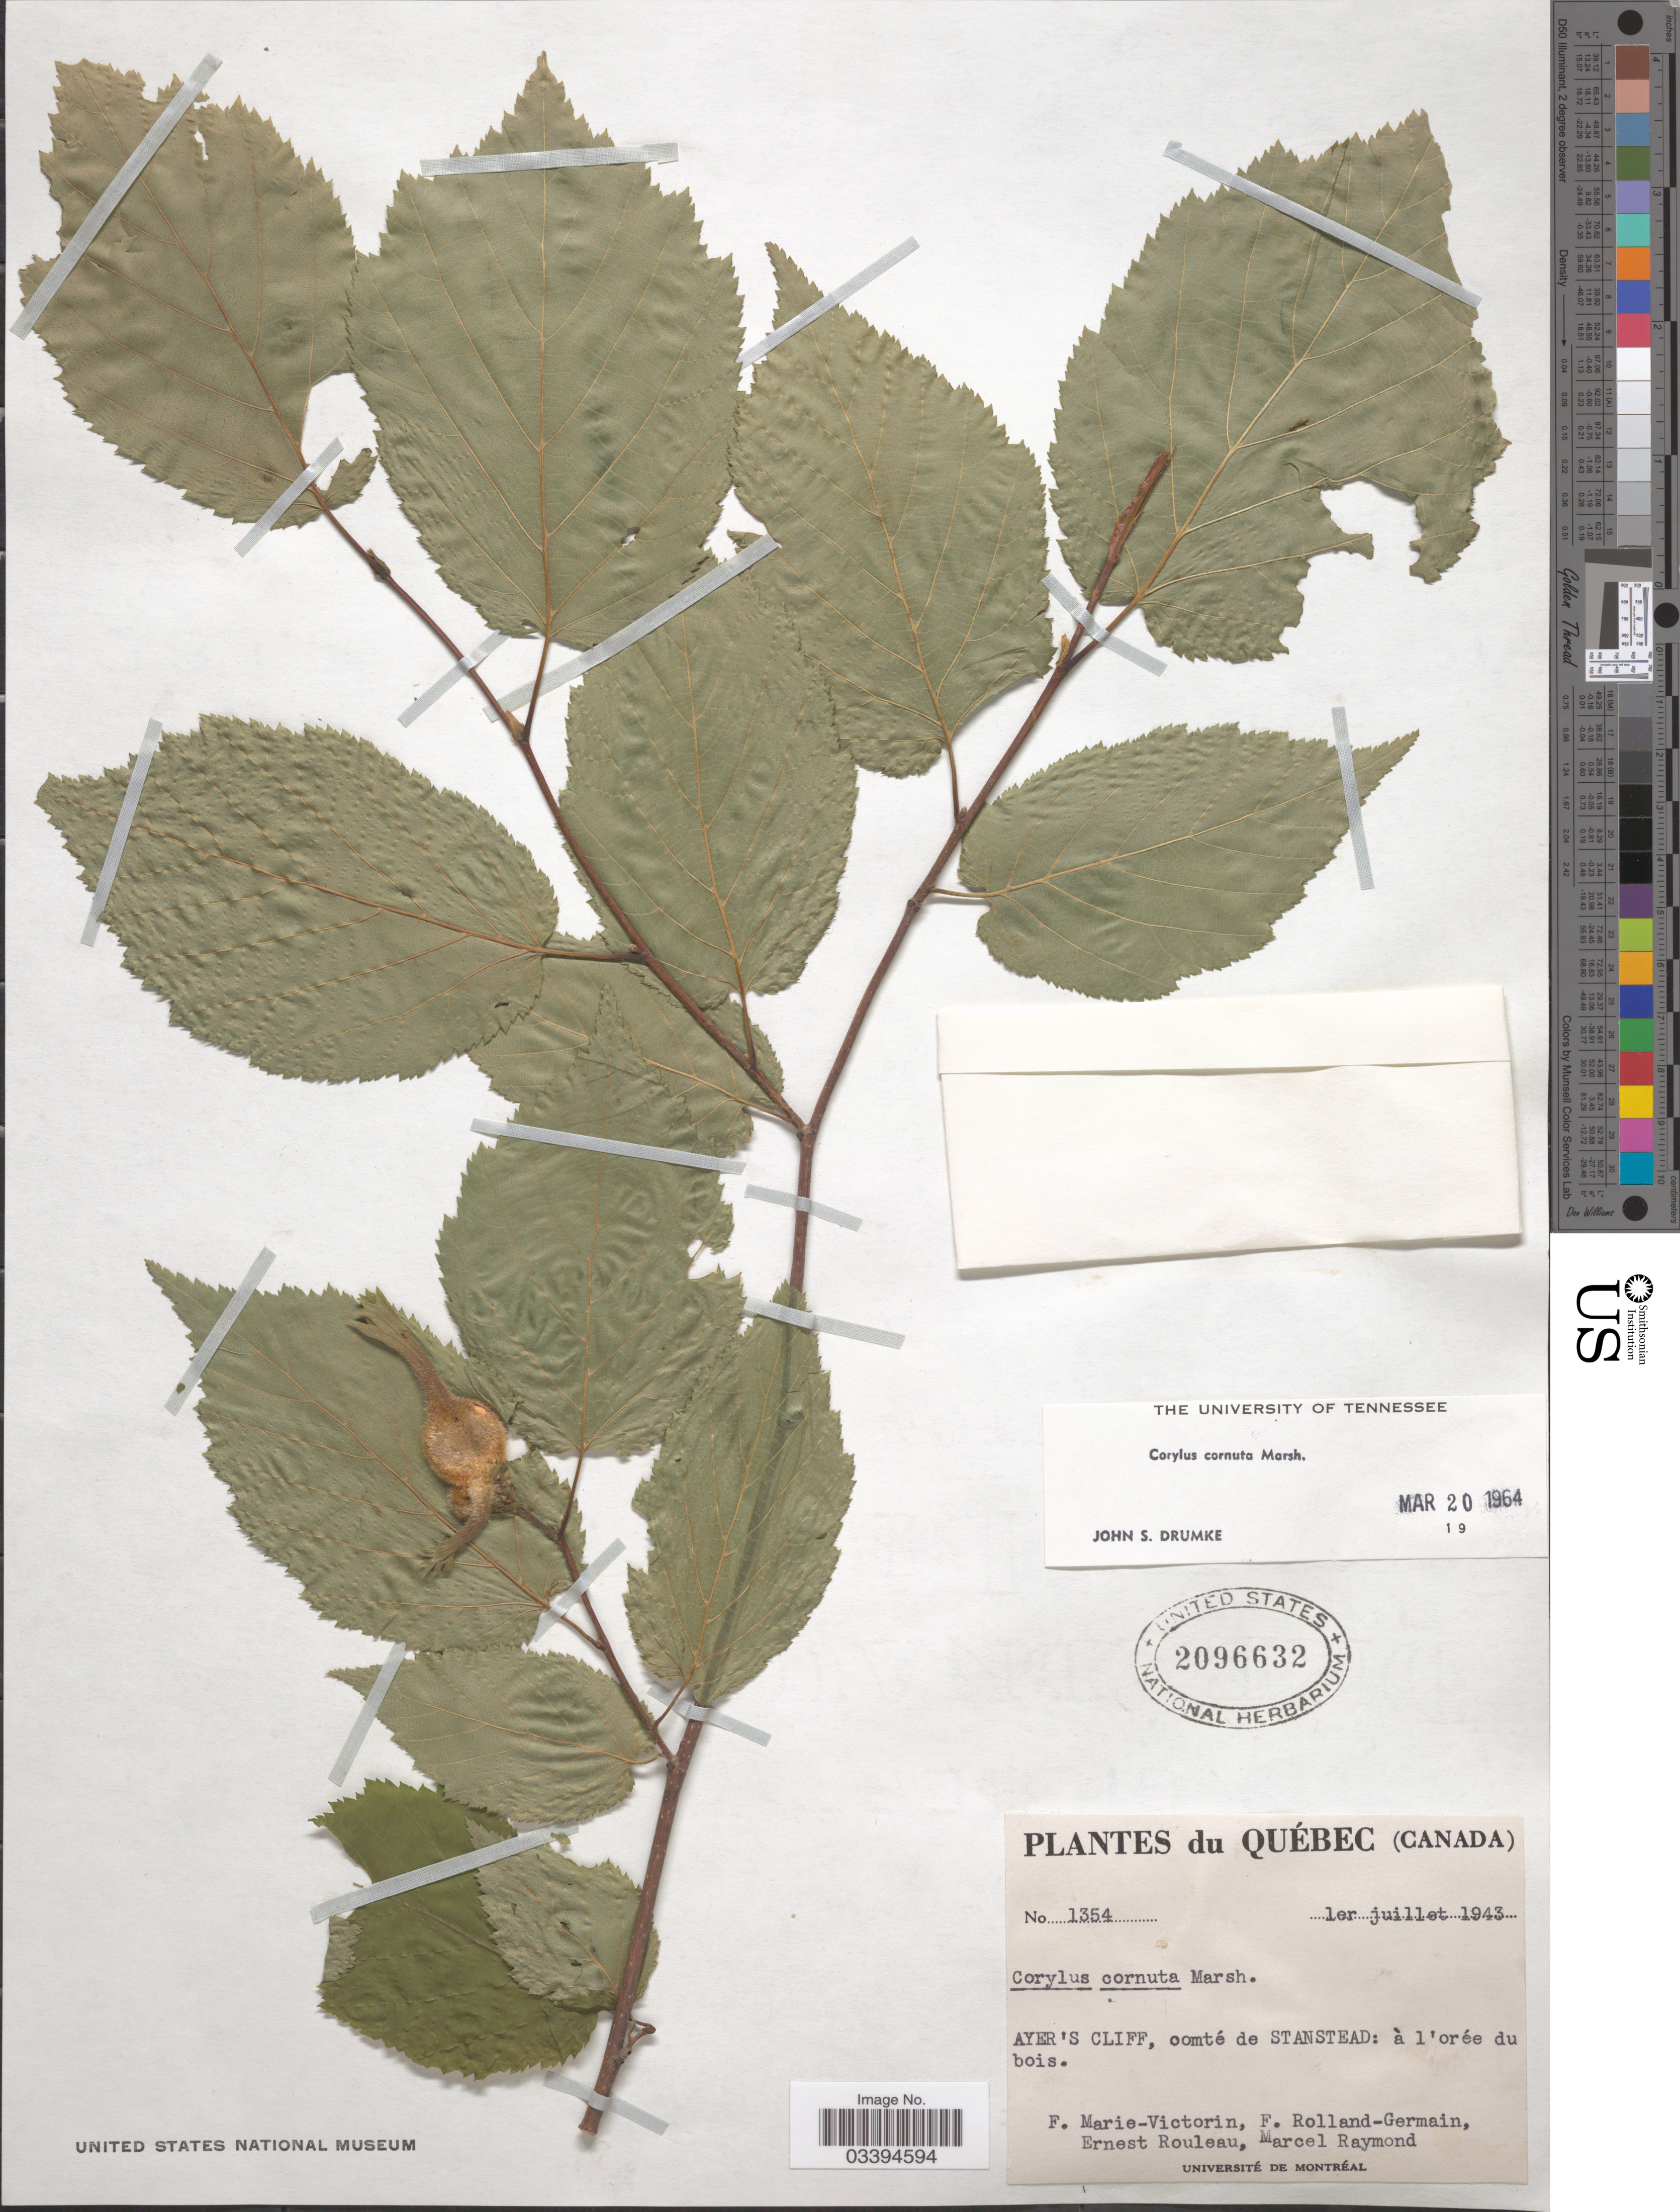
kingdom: Plantae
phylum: Tracheophyta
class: Magnoliopsida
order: Fagales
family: Betulaceae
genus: Corylus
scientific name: Corylus cornuta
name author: Marshall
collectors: F. Marie-Victorin, Rolland-Germain, J. Rouleau & M. Raymond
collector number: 1354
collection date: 1943-07-01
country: Canada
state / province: Quebec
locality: Ayer's Cliff, comté de Stanstead: à l'orée du bois.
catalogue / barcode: US 2096632